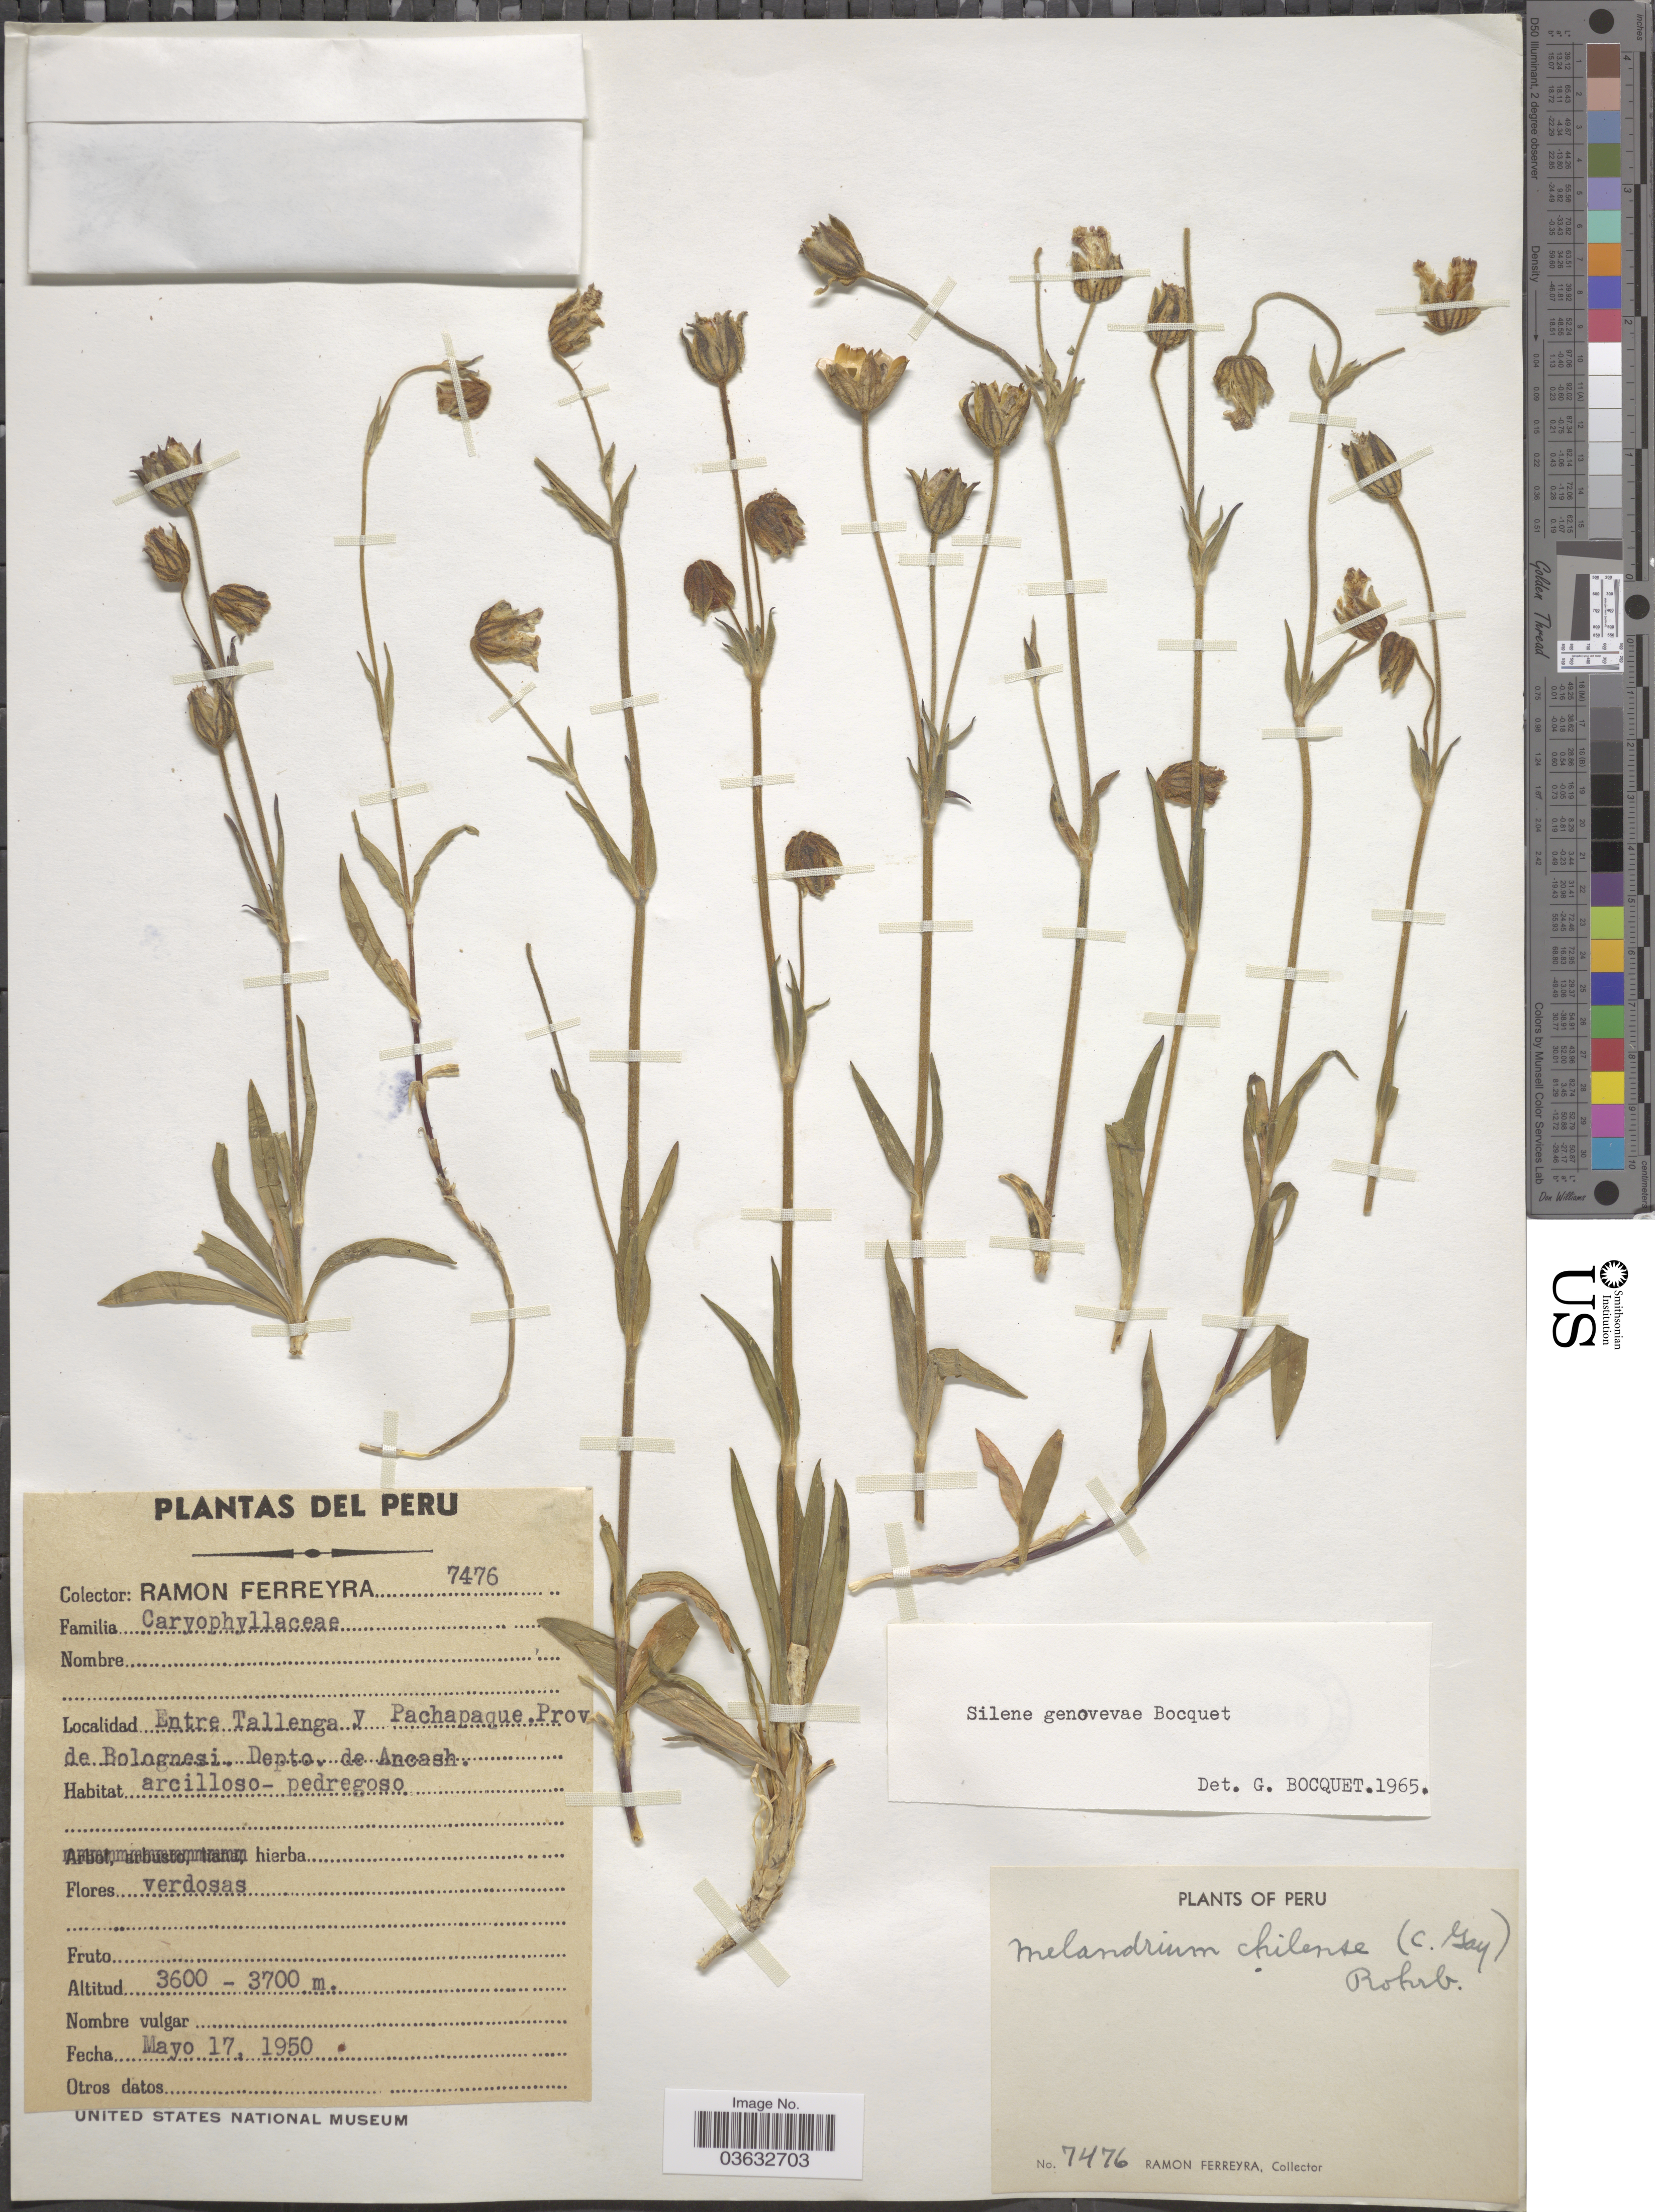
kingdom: Plantae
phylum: Tracheophyta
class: Magnoliopsida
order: Caryophyllales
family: Caryophyllaceae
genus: Silene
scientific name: Silene genovevae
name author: Bocquet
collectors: R. A. Ferreyra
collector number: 7476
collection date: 1950-05-17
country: Peru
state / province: Ancash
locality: Entre Tallenga y Pachapaque, Prov. de Bolognesi. Depto. de Ancash.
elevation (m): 3600